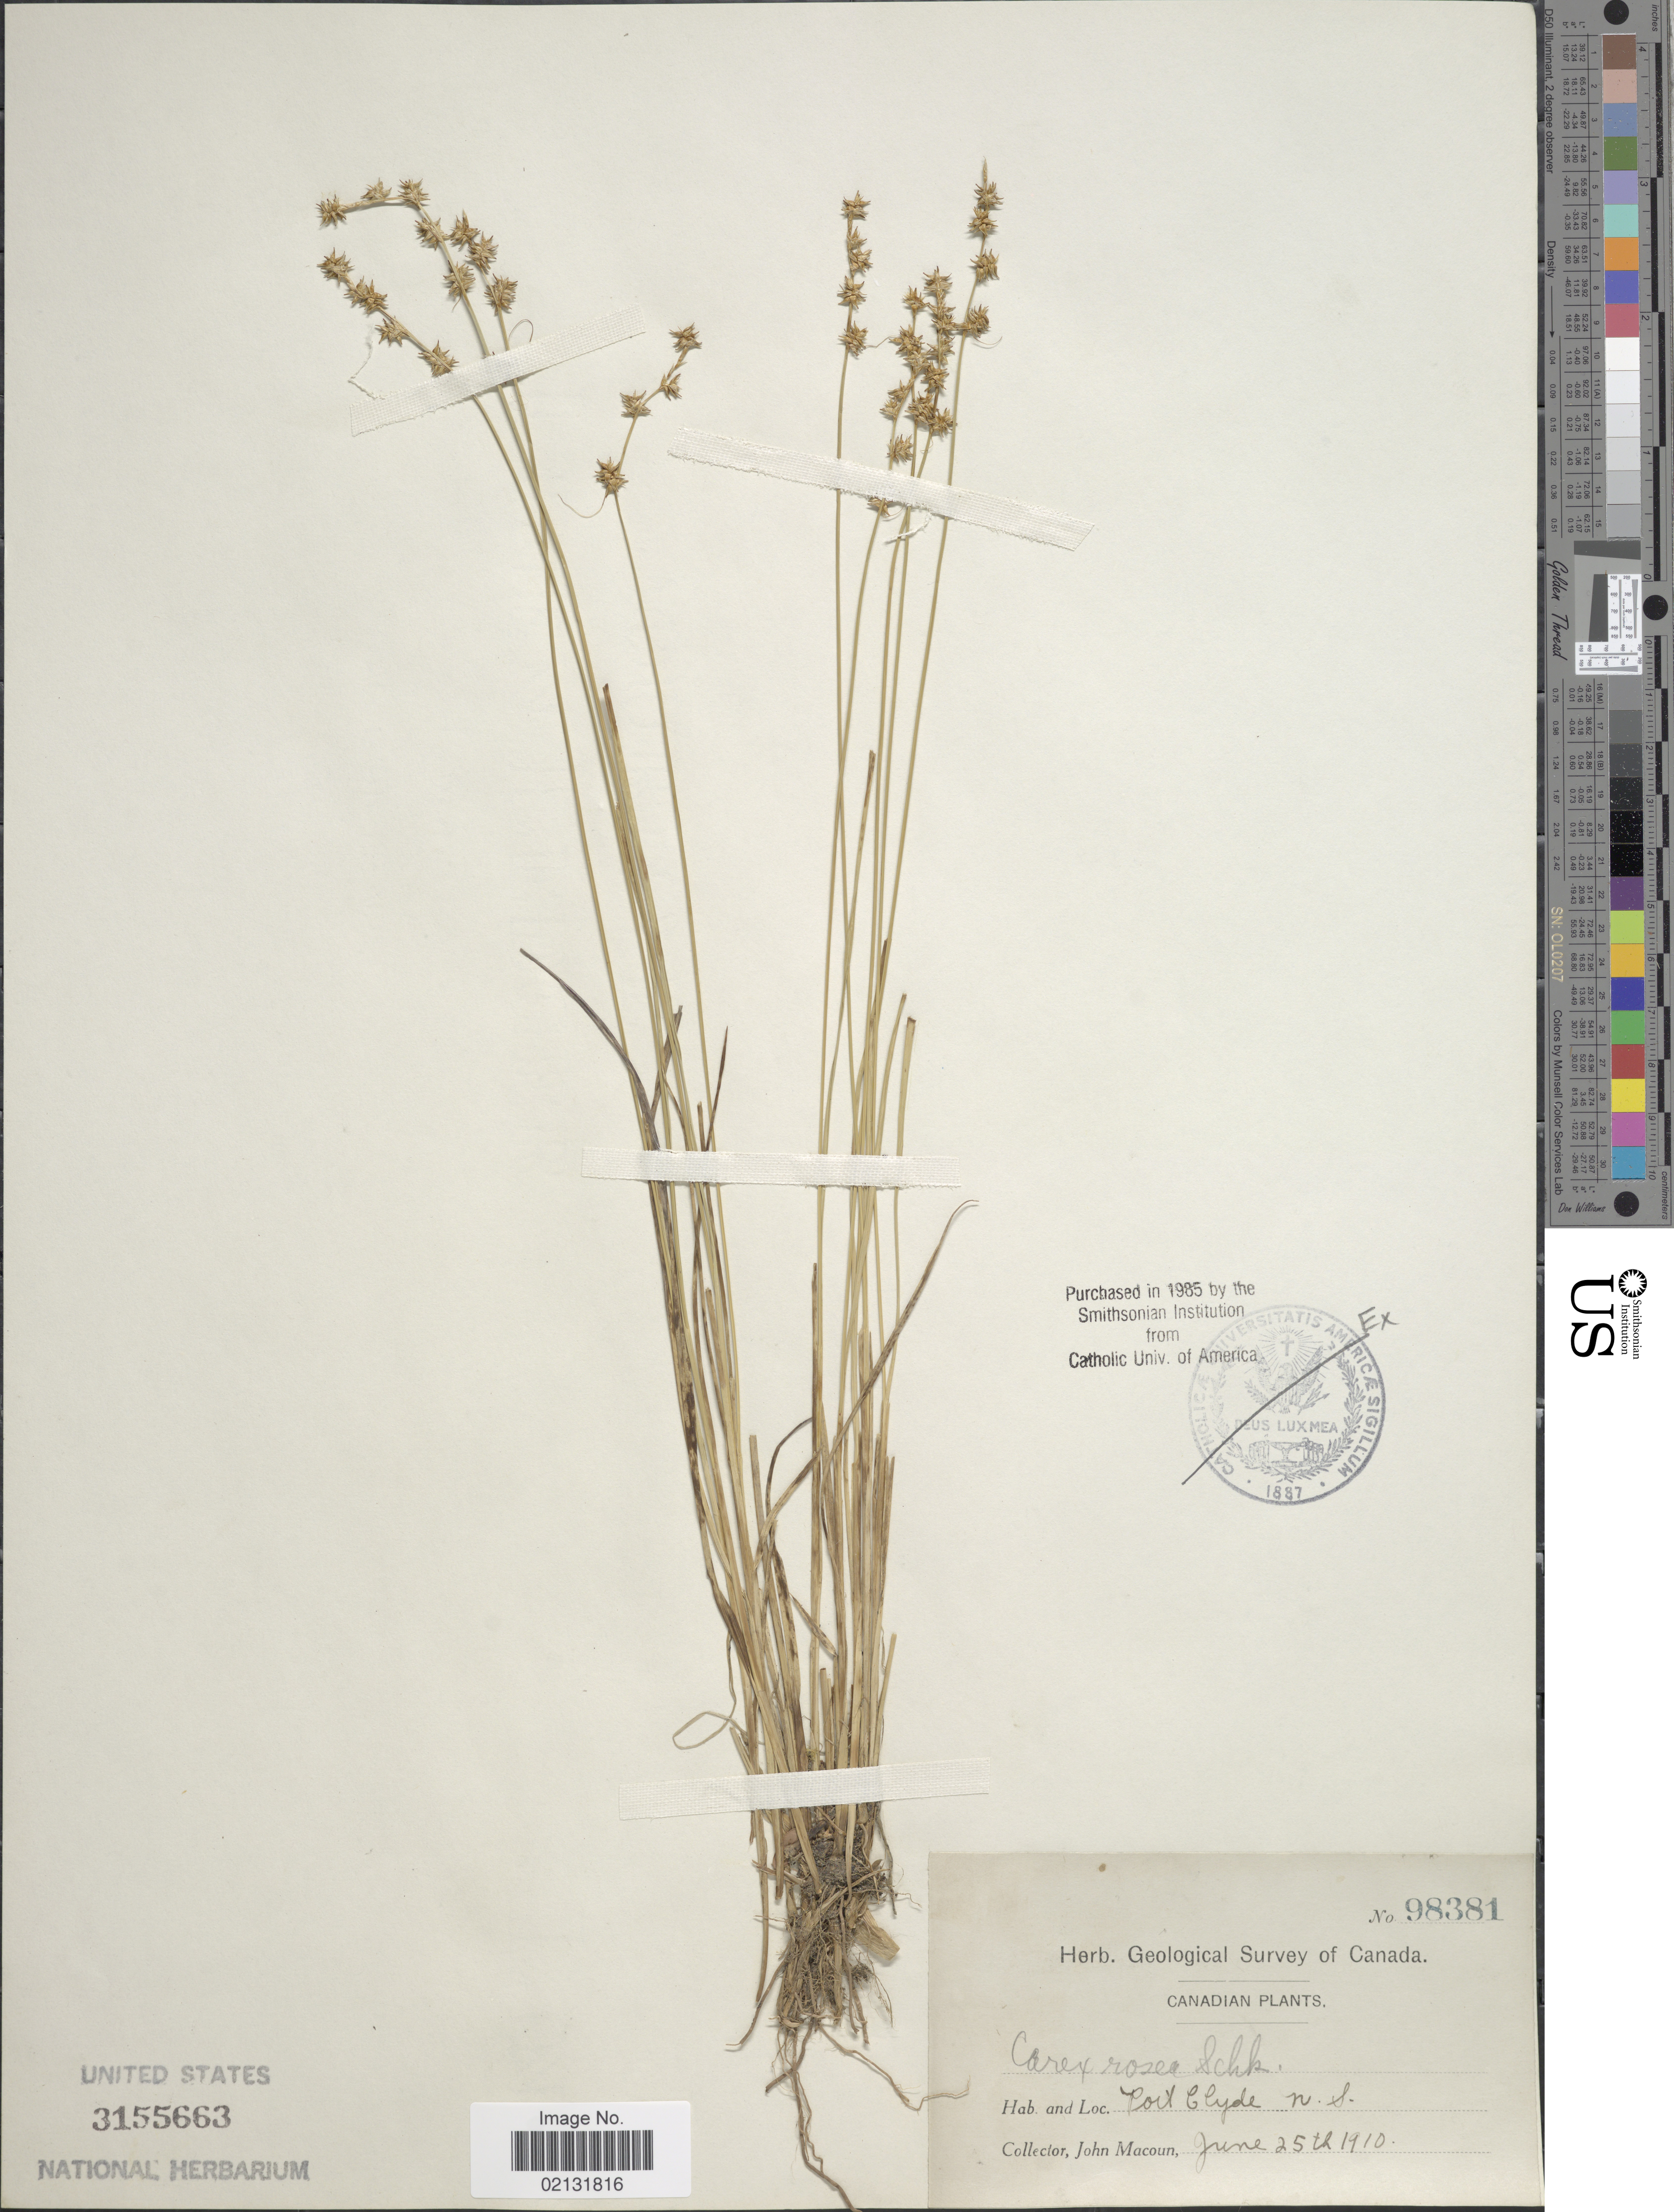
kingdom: Plantae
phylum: Tracheophyta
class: Liliopsida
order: Poales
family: Cyperaceae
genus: Carex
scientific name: Carex rosea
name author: Willd.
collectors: J. Macoun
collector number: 98381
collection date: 1910-06-25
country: Canada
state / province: Nova Scotia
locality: Port Clyde, N.S.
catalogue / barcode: US 3155663